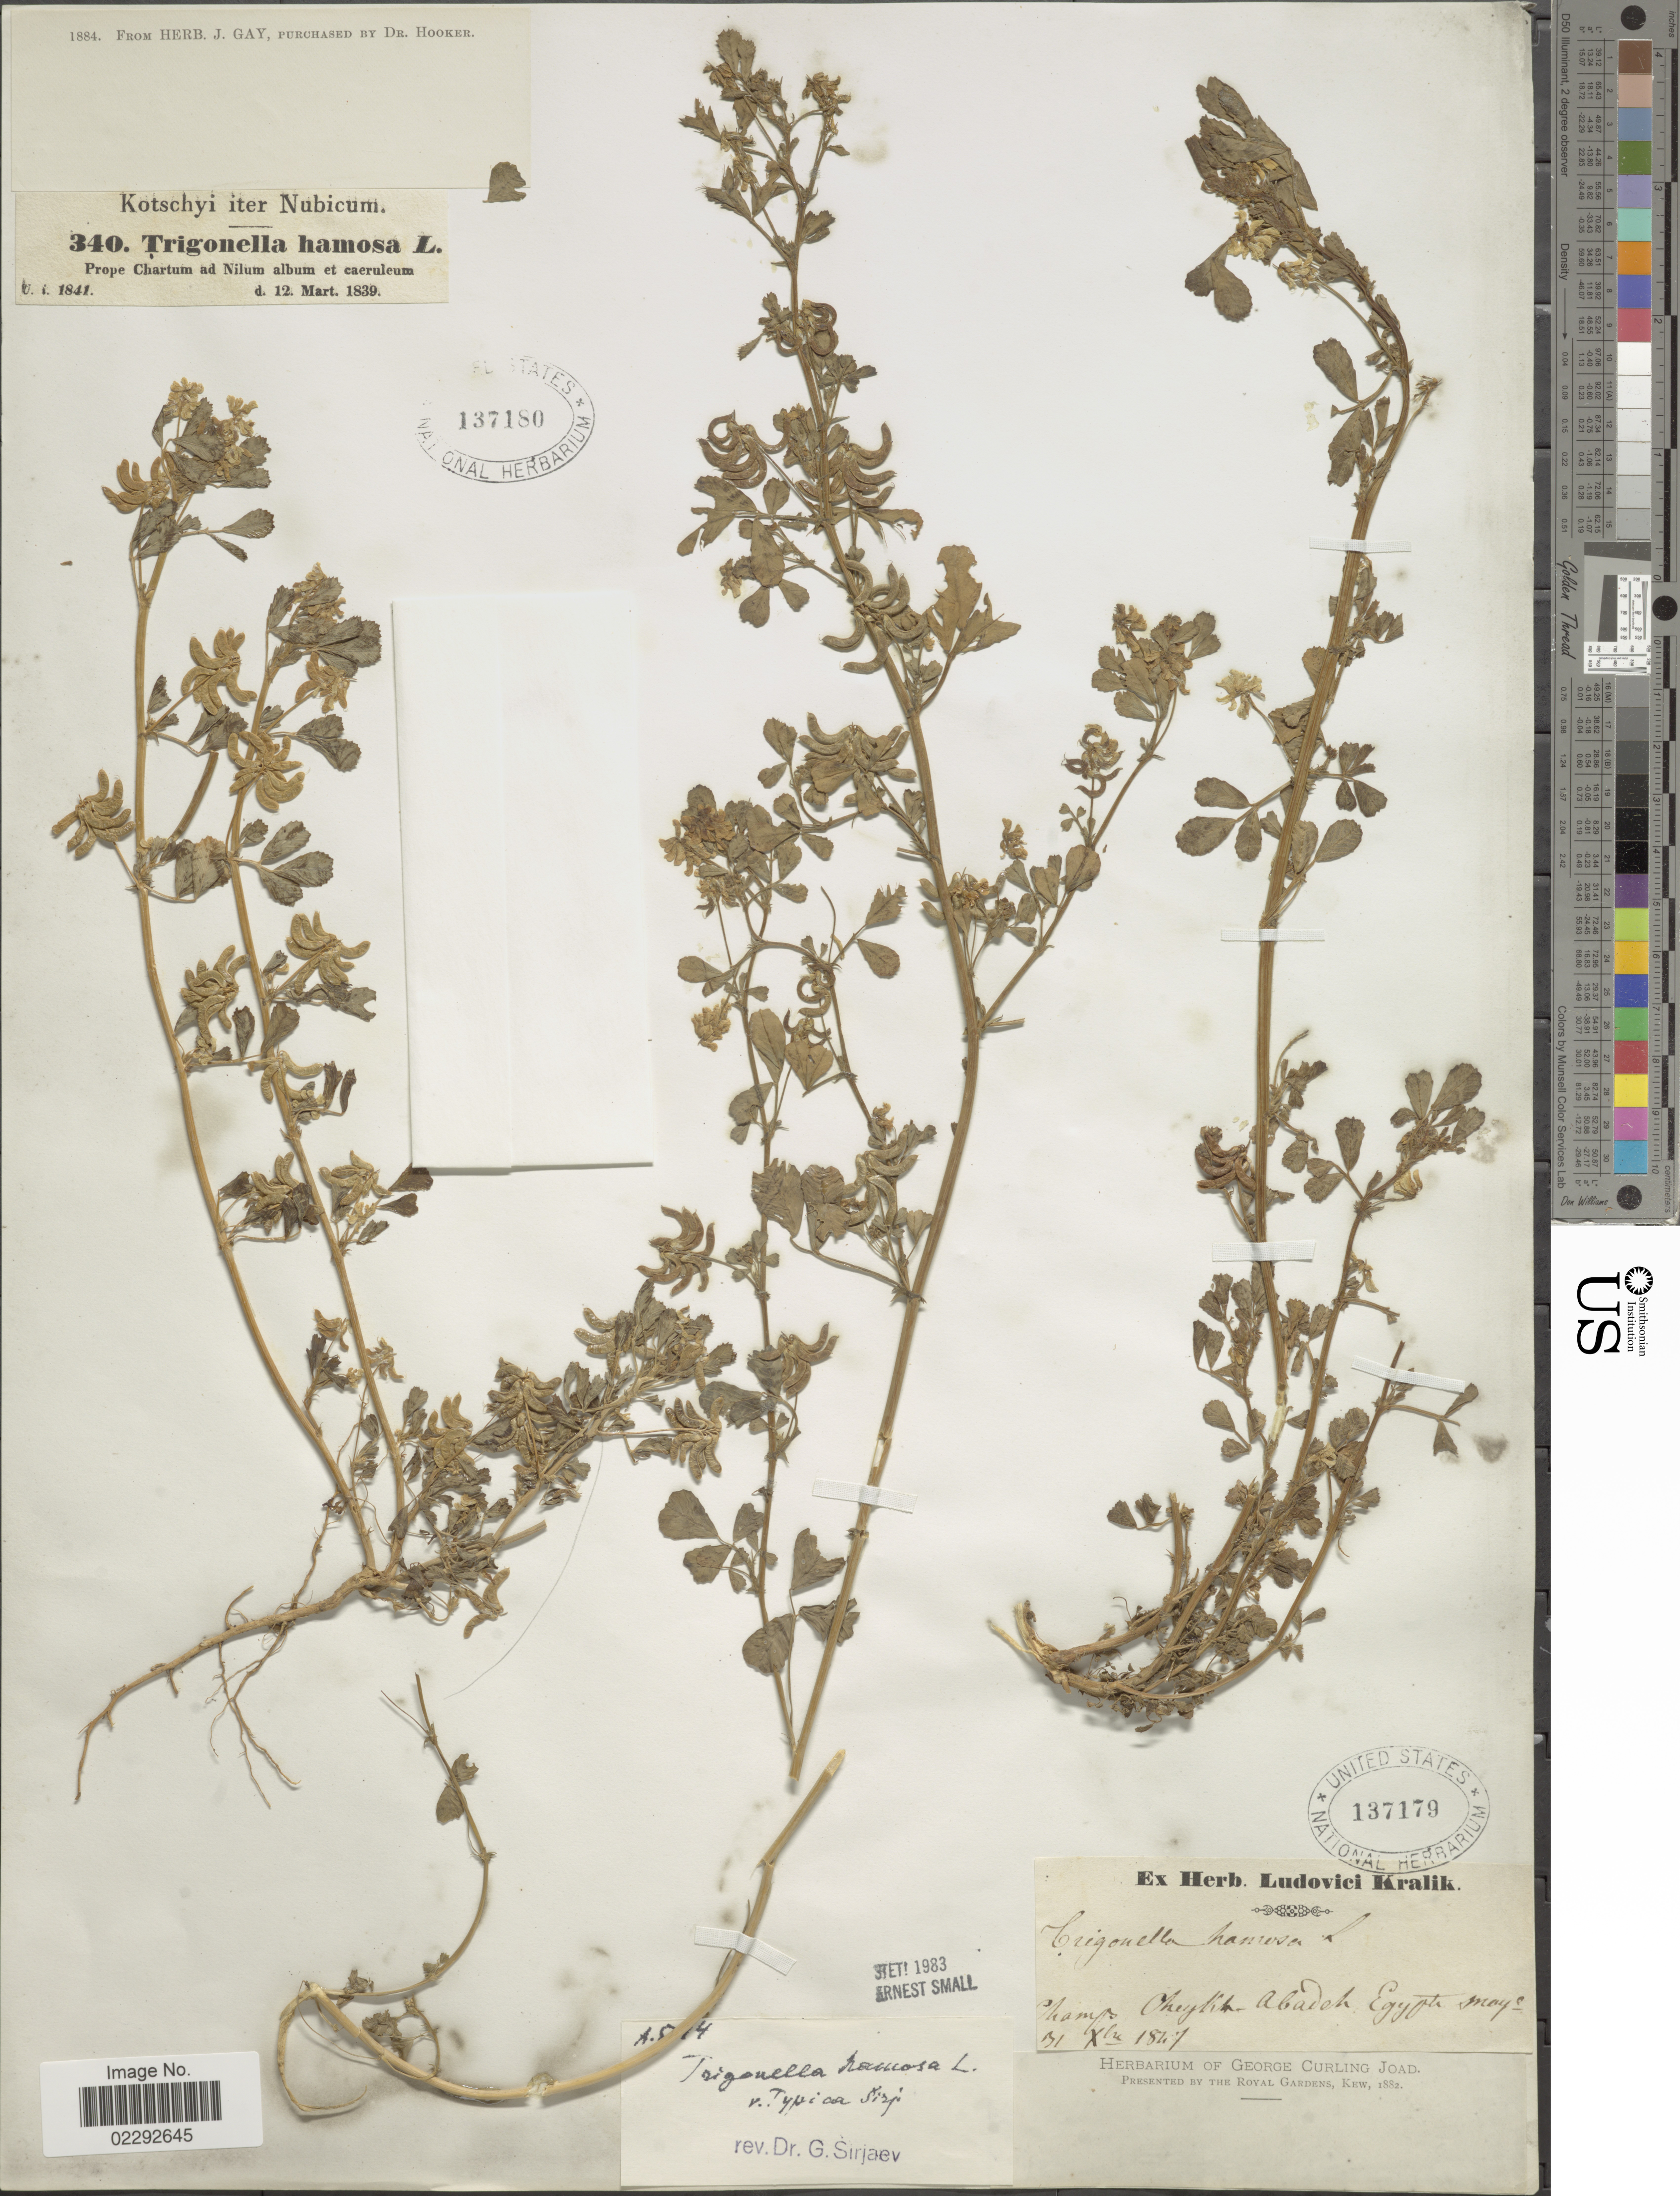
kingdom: Plantae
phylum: Tracheophyta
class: Magnoliopsida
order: Fabales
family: Fabaceae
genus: Trigonella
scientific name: Trigonella hamosa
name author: Del. ex Smith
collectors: ex herb. L. Kralik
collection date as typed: t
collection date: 1847-12-31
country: Egypt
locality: Cheykh Abadeh.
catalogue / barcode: US 137179